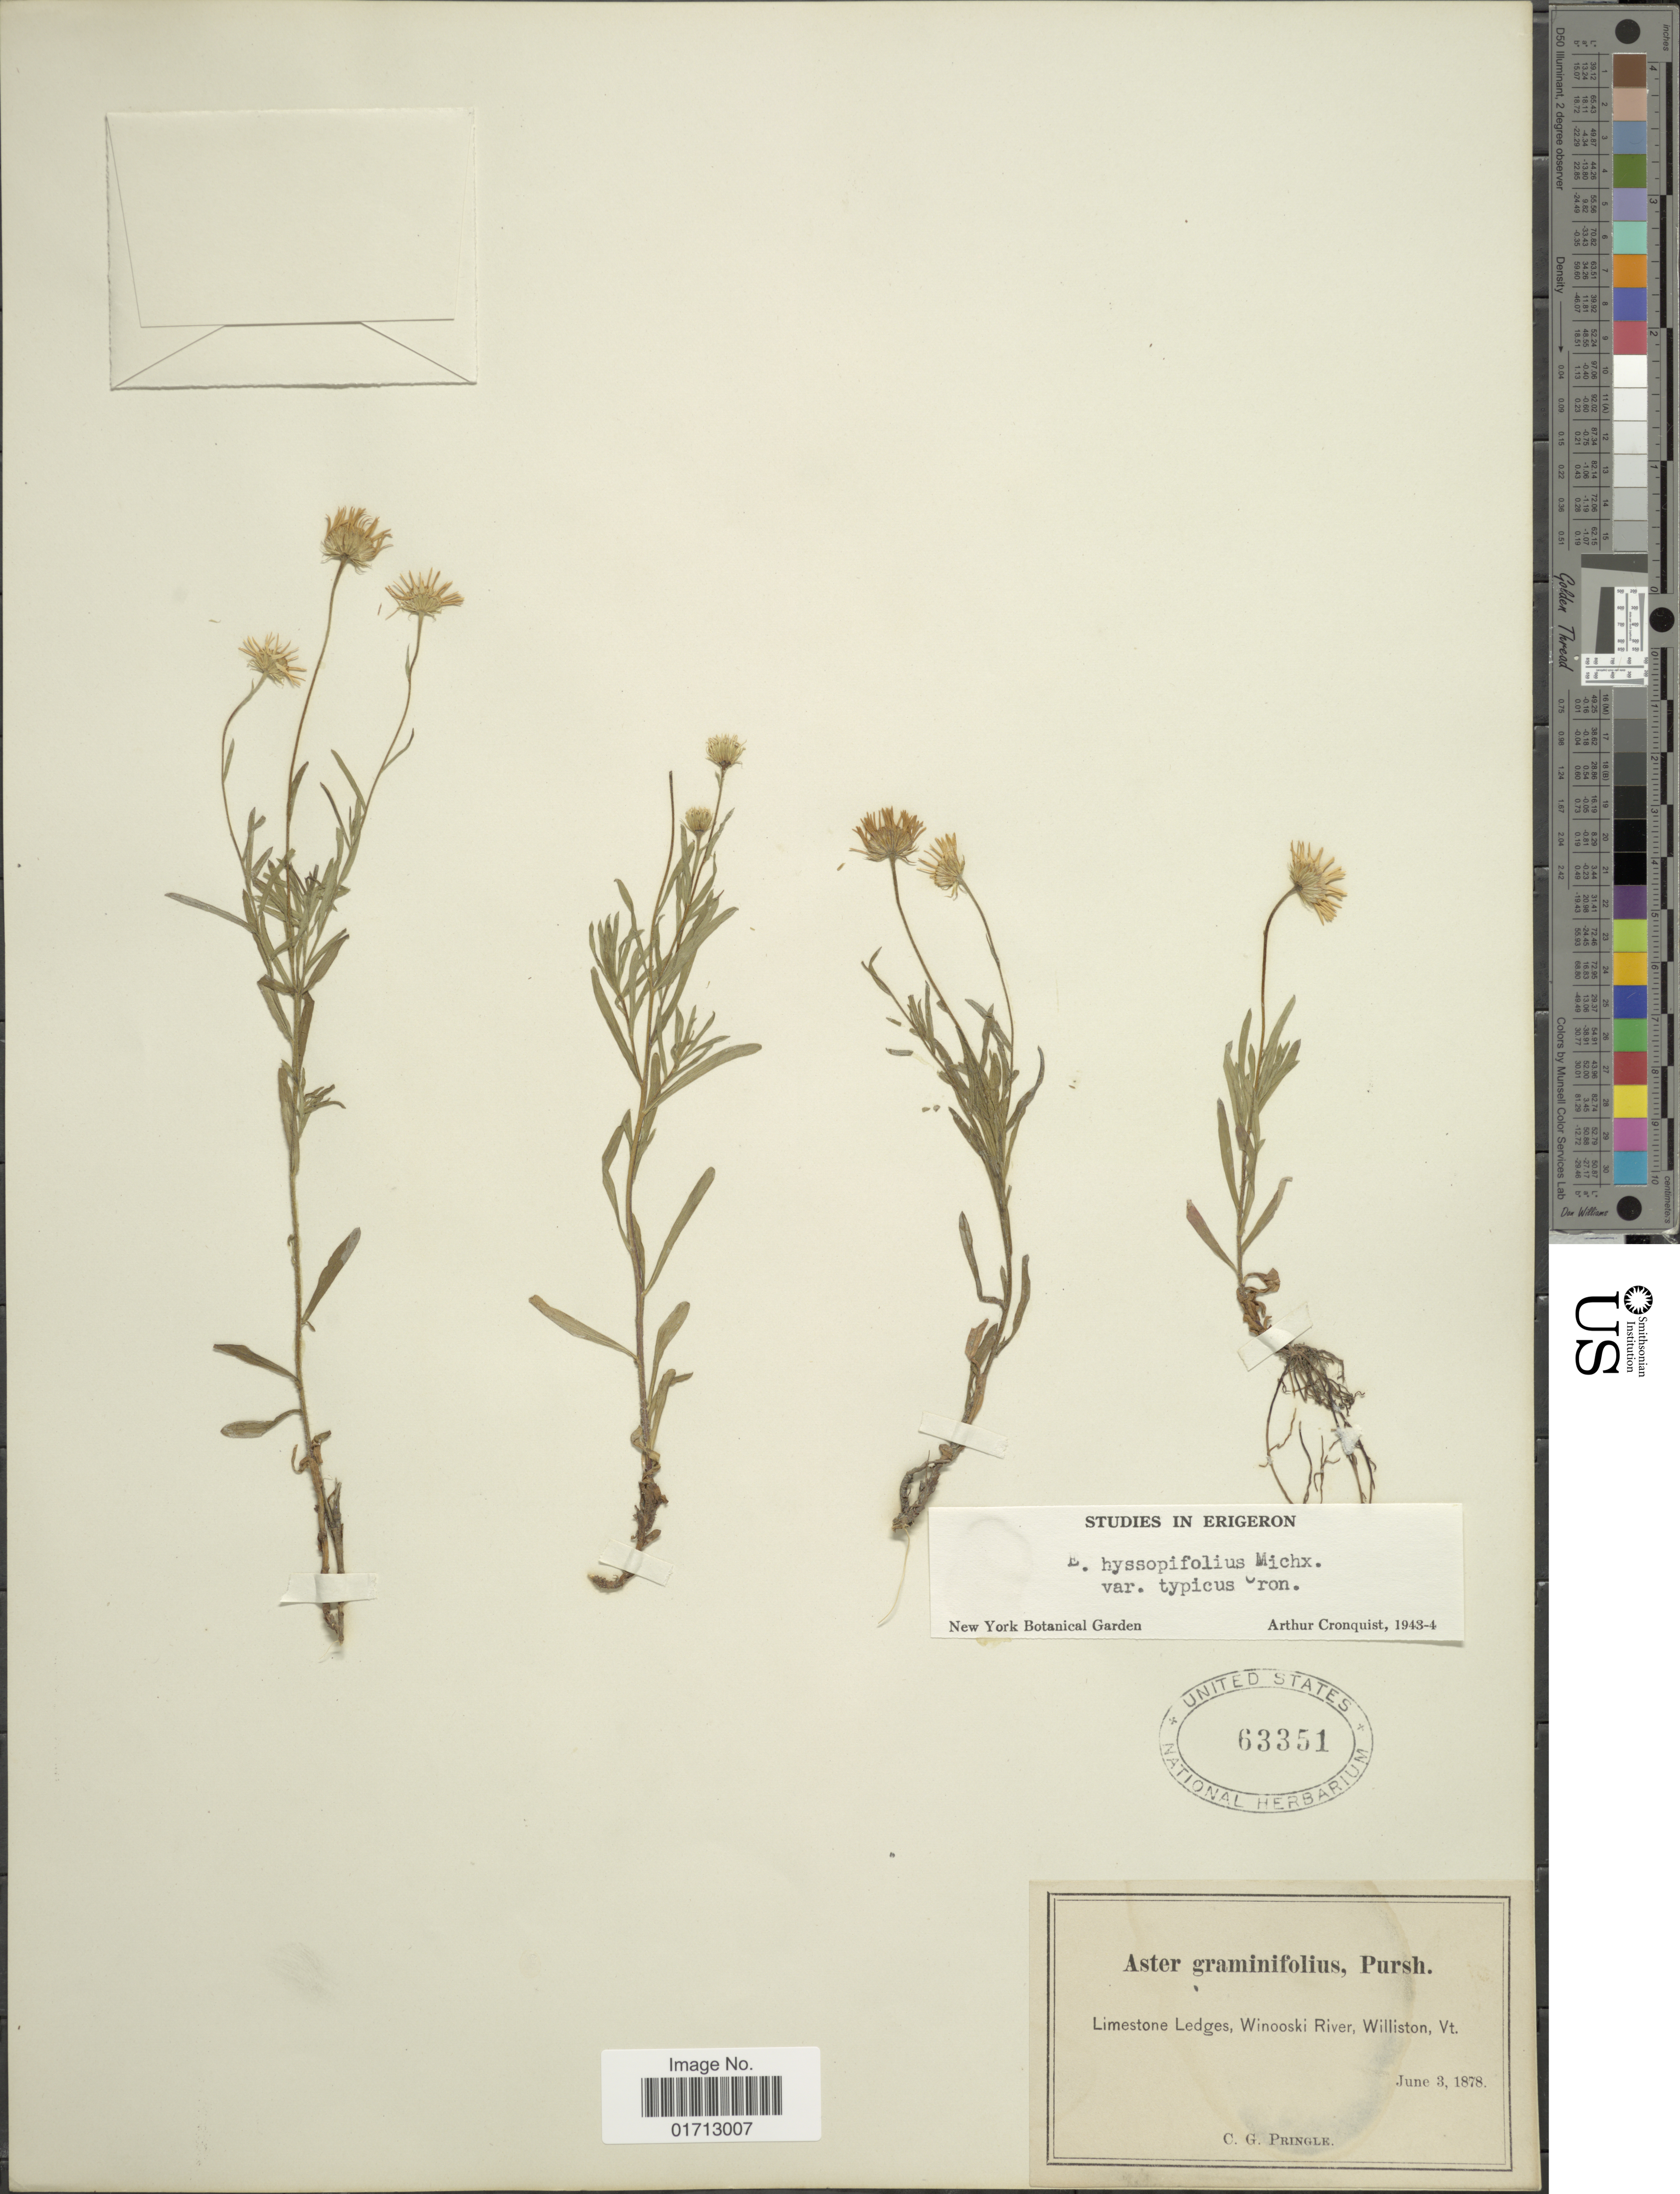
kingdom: Plantae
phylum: Tracheophyta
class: Magnoliopsida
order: Asterales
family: Asteraceae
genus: Erigeron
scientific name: Erigeron hyssopifolius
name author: Michx.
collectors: C. G. Pringle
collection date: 1878-06-03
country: United States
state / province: Vermont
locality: Winooski River, Williston.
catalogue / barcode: US 63351